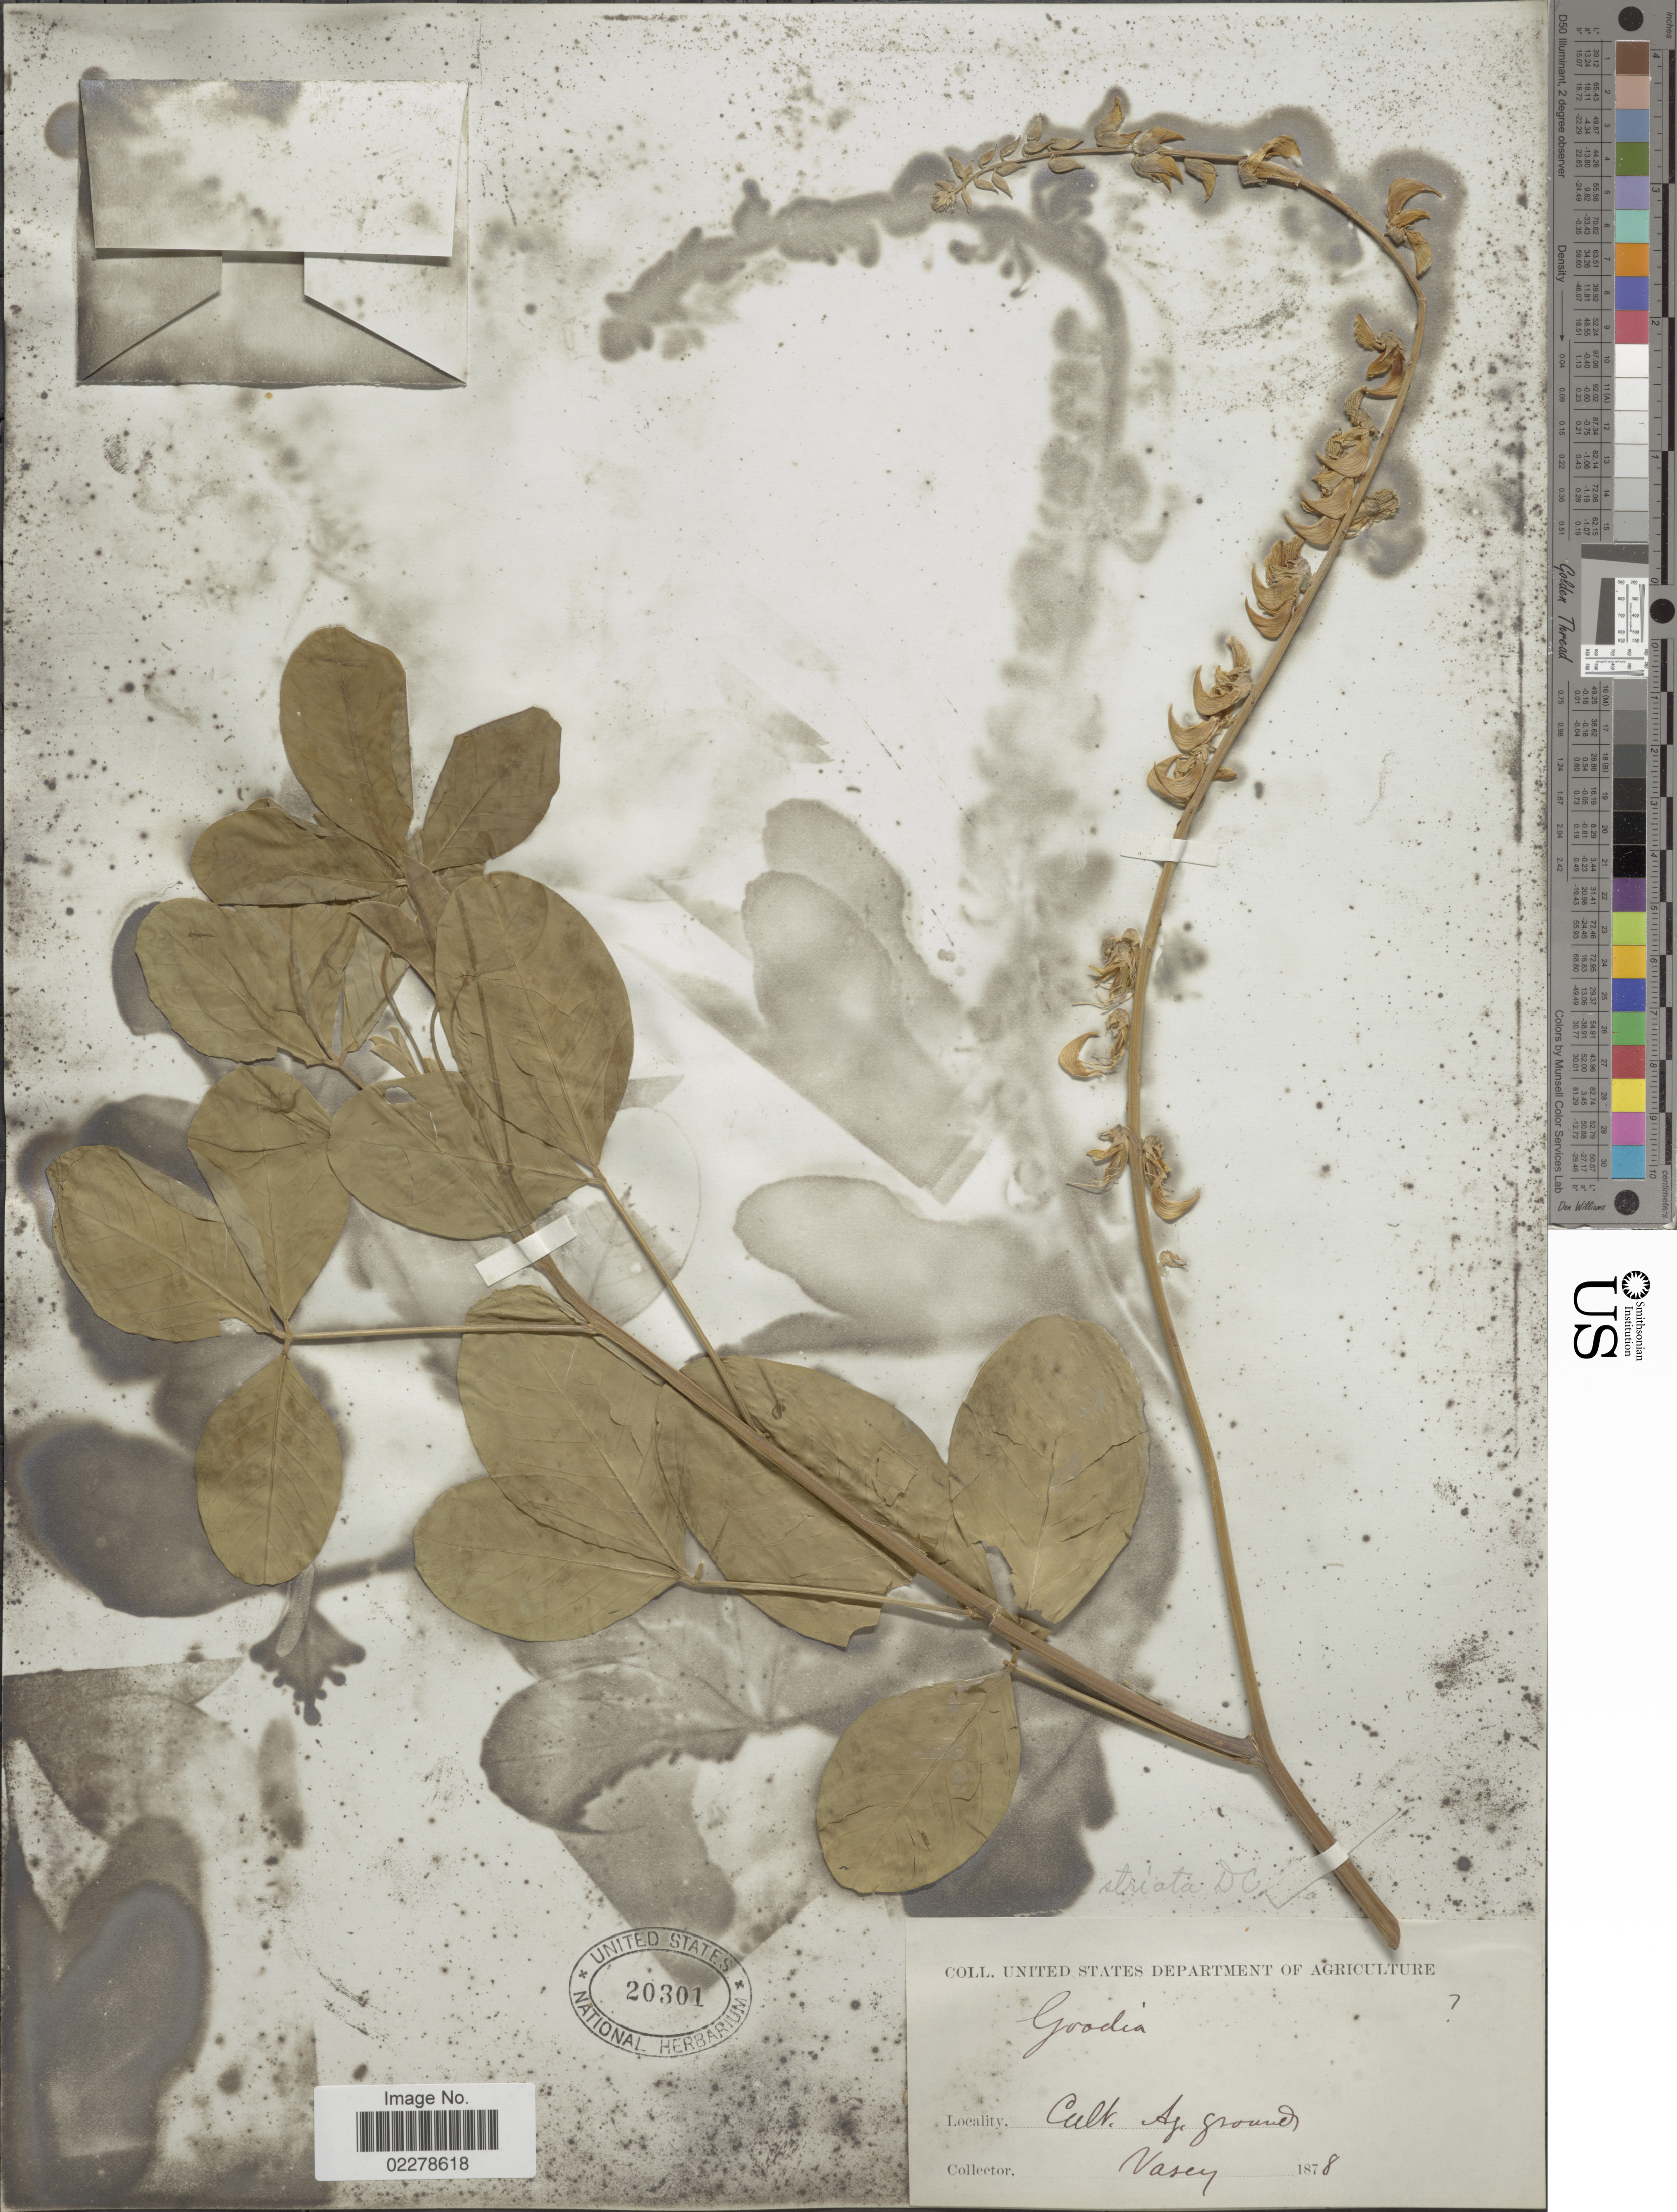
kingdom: Plantae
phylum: Tracheophyta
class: Magnoliopsida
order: Fabales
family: Fabaceae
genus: Crotalaria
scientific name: Crotalaria pallida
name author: Aiton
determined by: Strong, Mark T., (BOT), Smithsonian Institution - National Museum of Natural History (UNITED STATES)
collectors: Vasey, --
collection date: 1878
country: United States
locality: Cult. Dept. Agri.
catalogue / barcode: US 20301